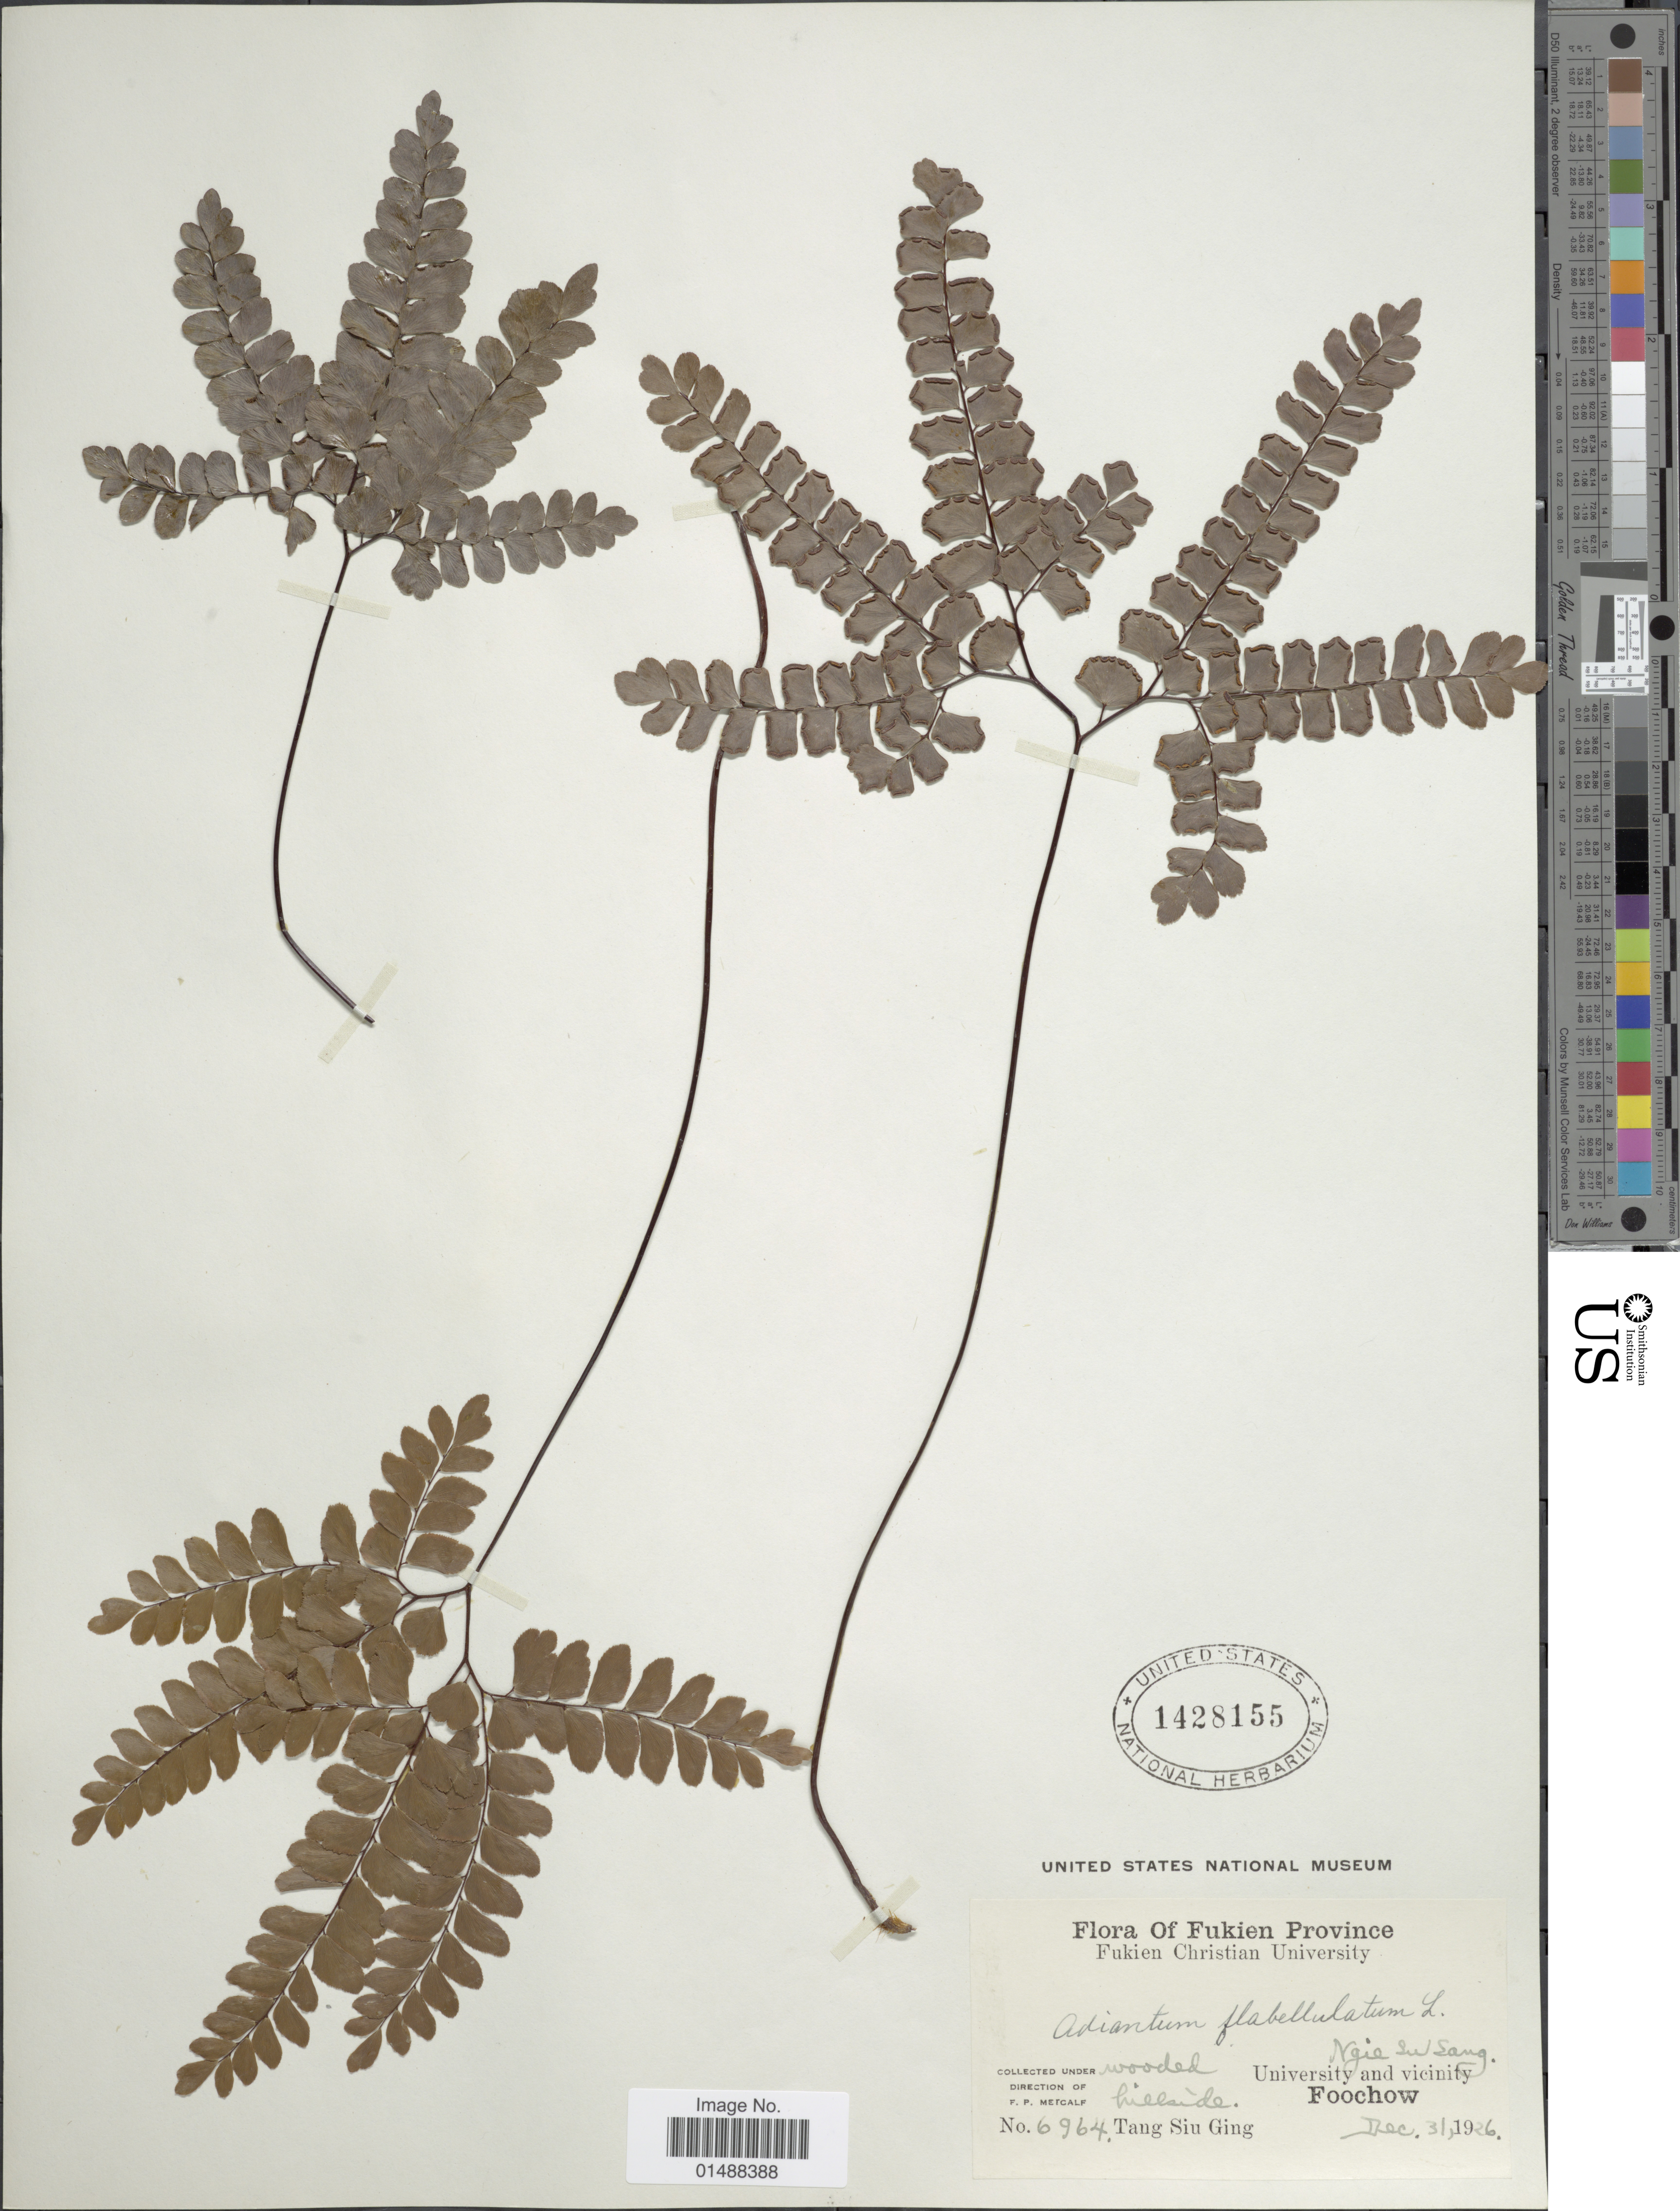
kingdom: Plantae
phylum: Tracheophyta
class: Polypodiopsida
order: Polypodiales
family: Pteridaceae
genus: Adiantum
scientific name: Adiantum flabellulatum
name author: L.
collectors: S. Tang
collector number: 6964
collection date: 1926-12-31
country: China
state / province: Fujian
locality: Fukien Province, University and vicinity Foochow. Ngie Su Sang.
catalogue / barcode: US 1428155